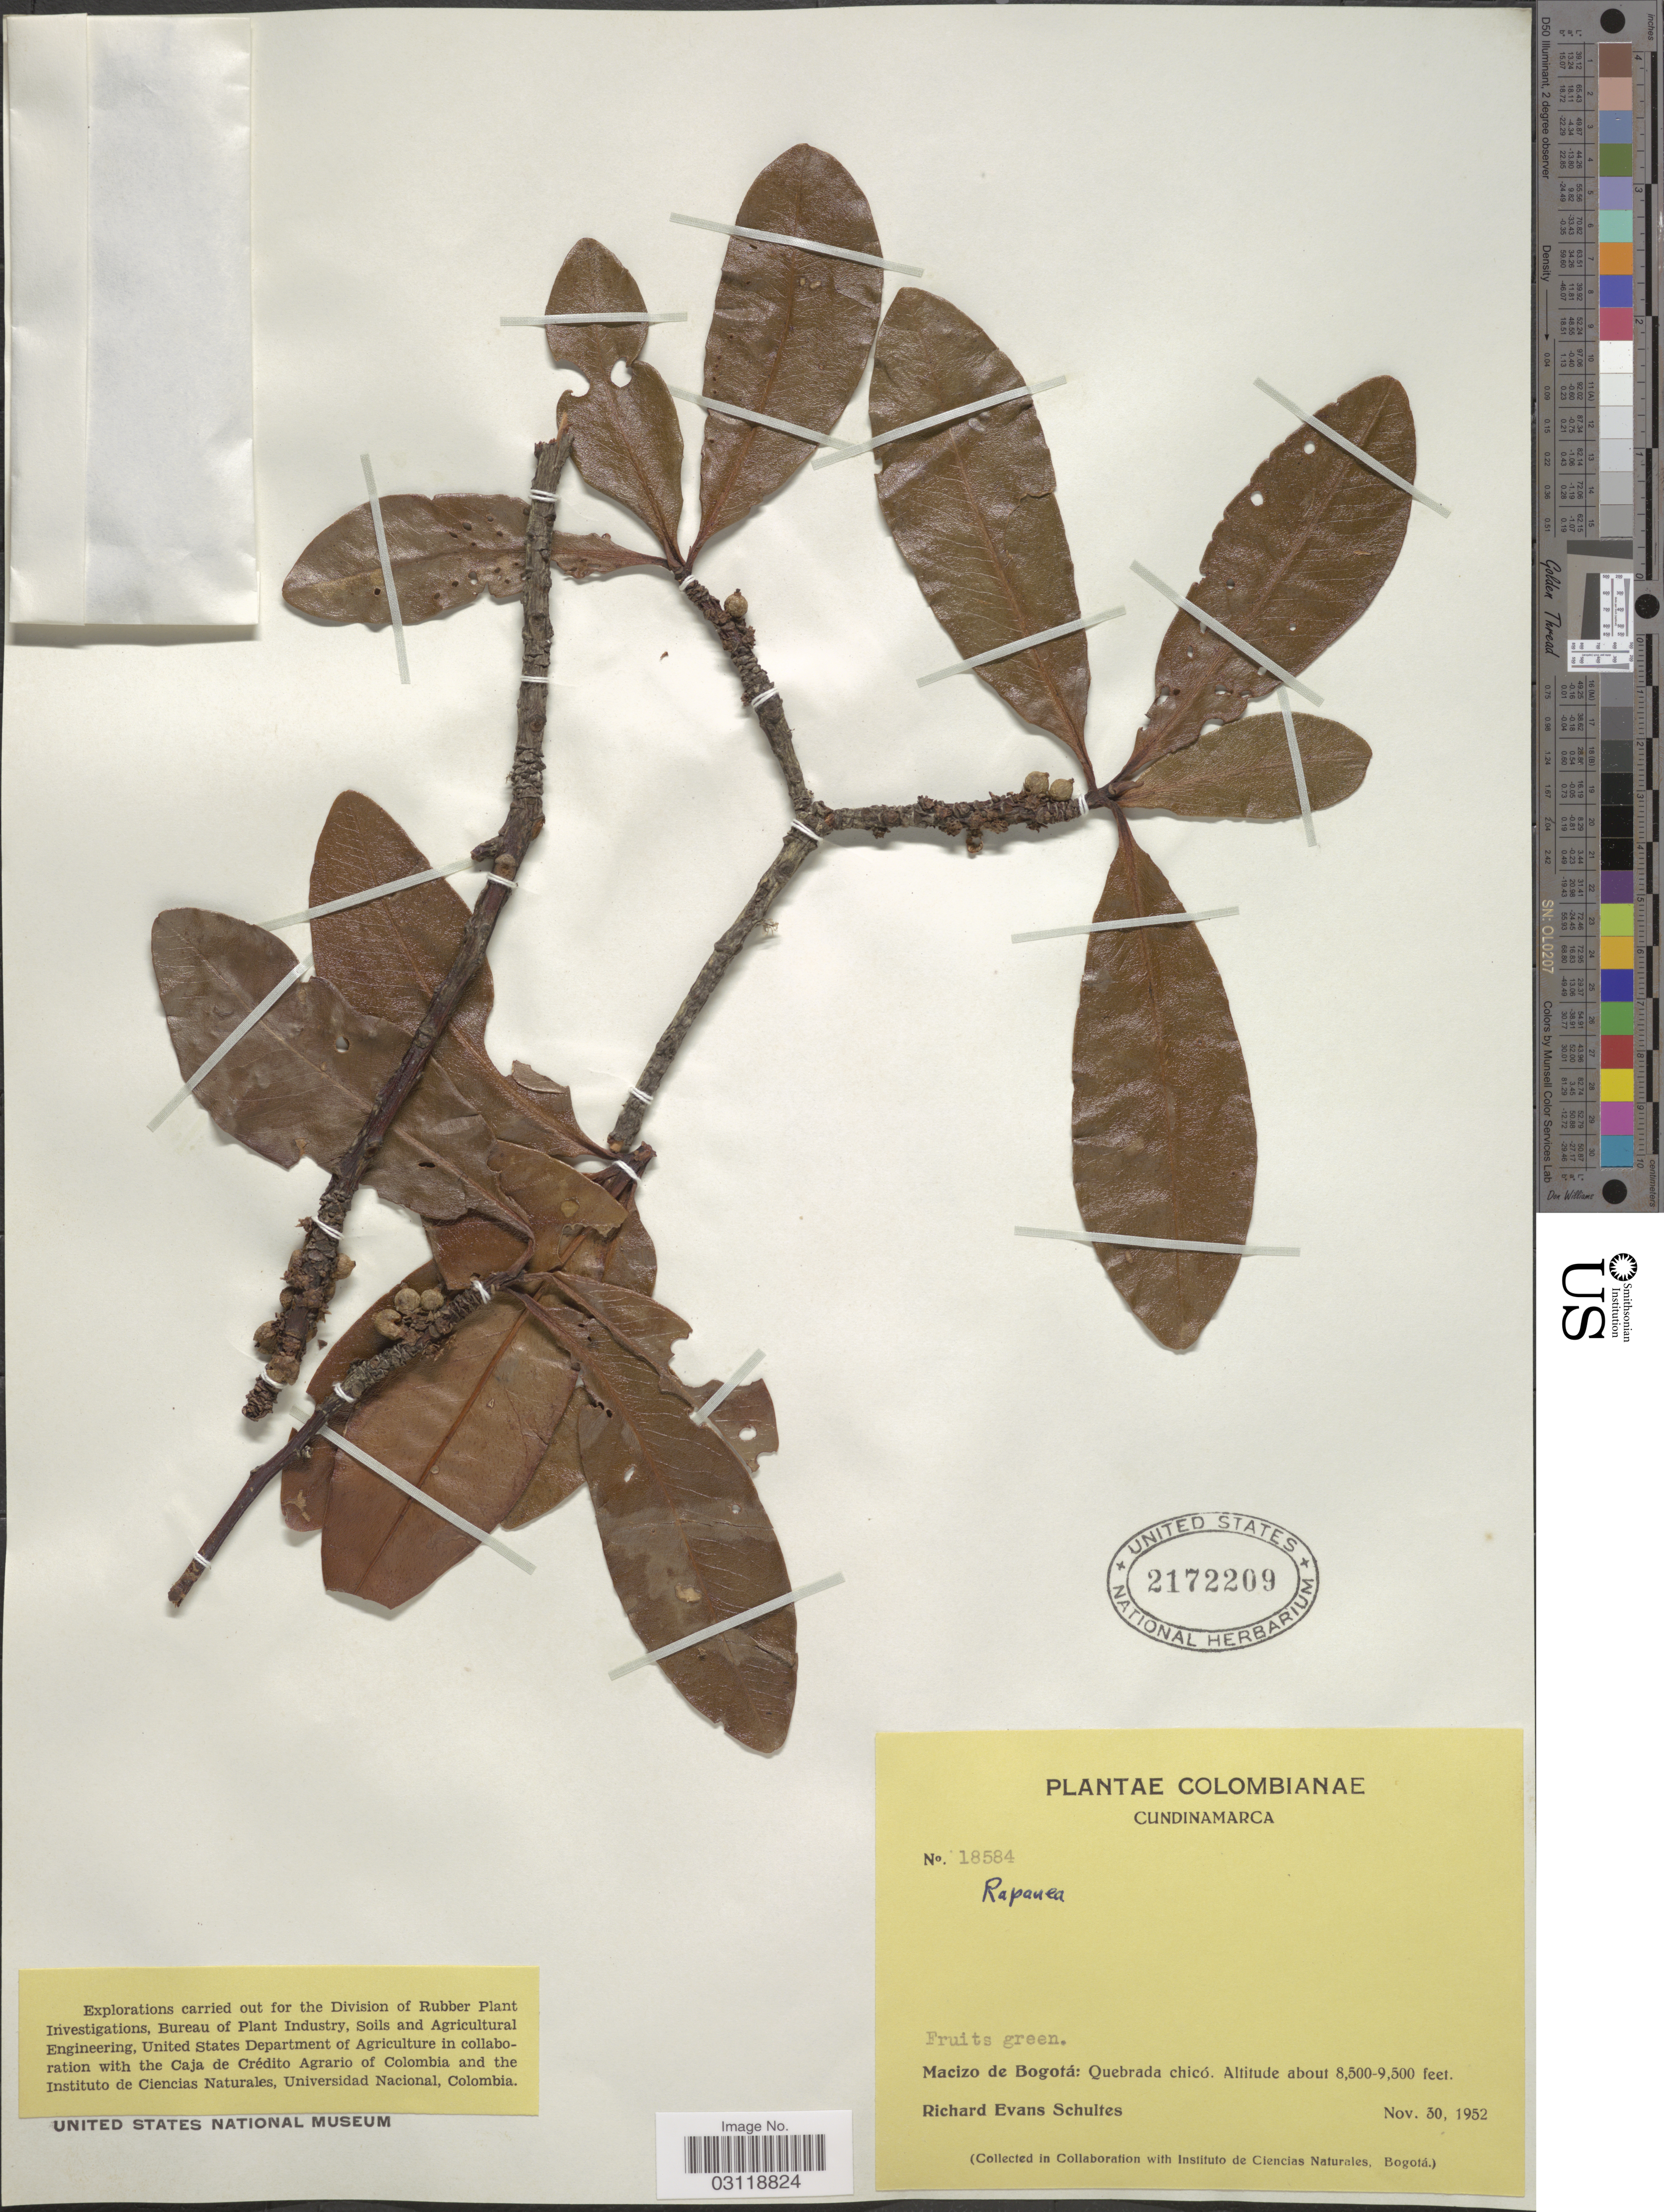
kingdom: Plantae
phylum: Tracheophyta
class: Magnoliopsida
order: Ericales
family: Primulaceae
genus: Rapanea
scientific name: Rapanea sp.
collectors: R. E. Schultes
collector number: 18584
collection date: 1952-11-30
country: Colombia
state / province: Cundinamarca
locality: Macizo de Bogotá: Quebrada chicó.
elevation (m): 2591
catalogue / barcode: US 2172209